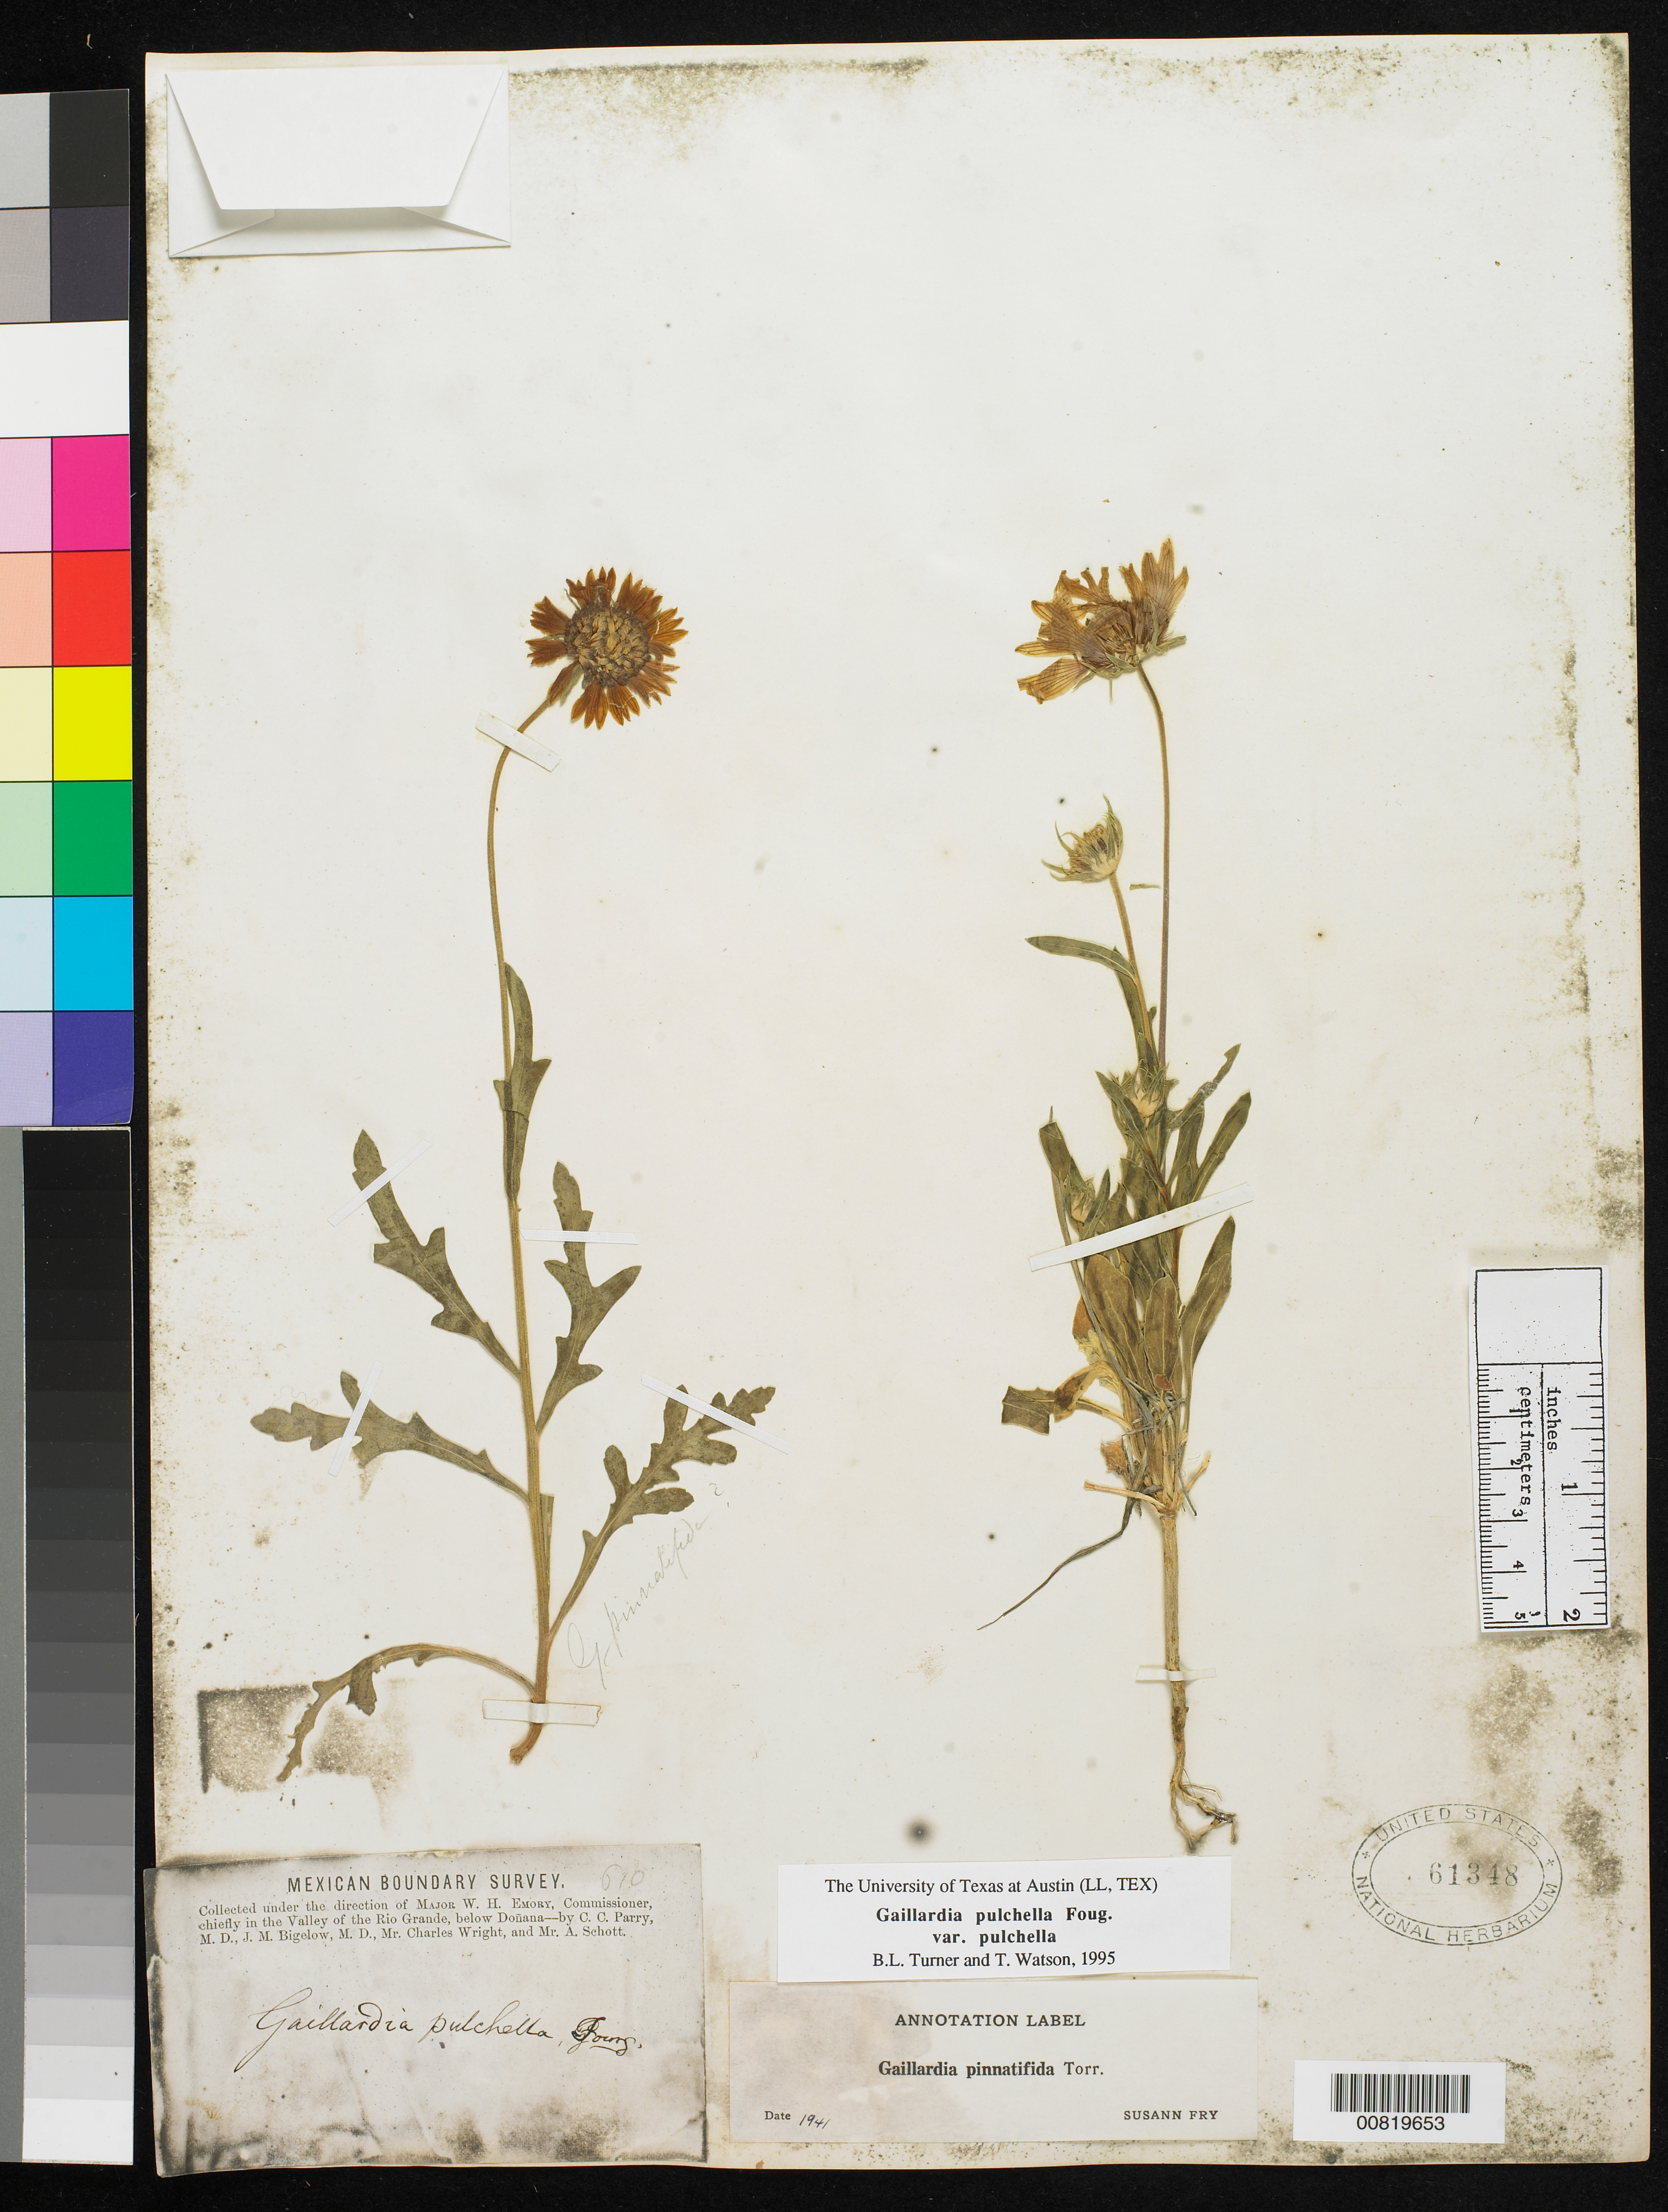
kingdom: Plantae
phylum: Tracheophyta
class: Magnoliopsida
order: Asterales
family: Asteraceae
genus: Gaillardia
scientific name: Gaillardia pulchella var. pulchella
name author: Foug.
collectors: C. C. Parry, J. M. Bigelow, C. Wright & A. C. V. Schott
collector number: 610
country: United States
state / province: New Mexico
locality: Valley of the Rio Grande, below Doñana, New Mexico.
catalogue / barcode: US 61348